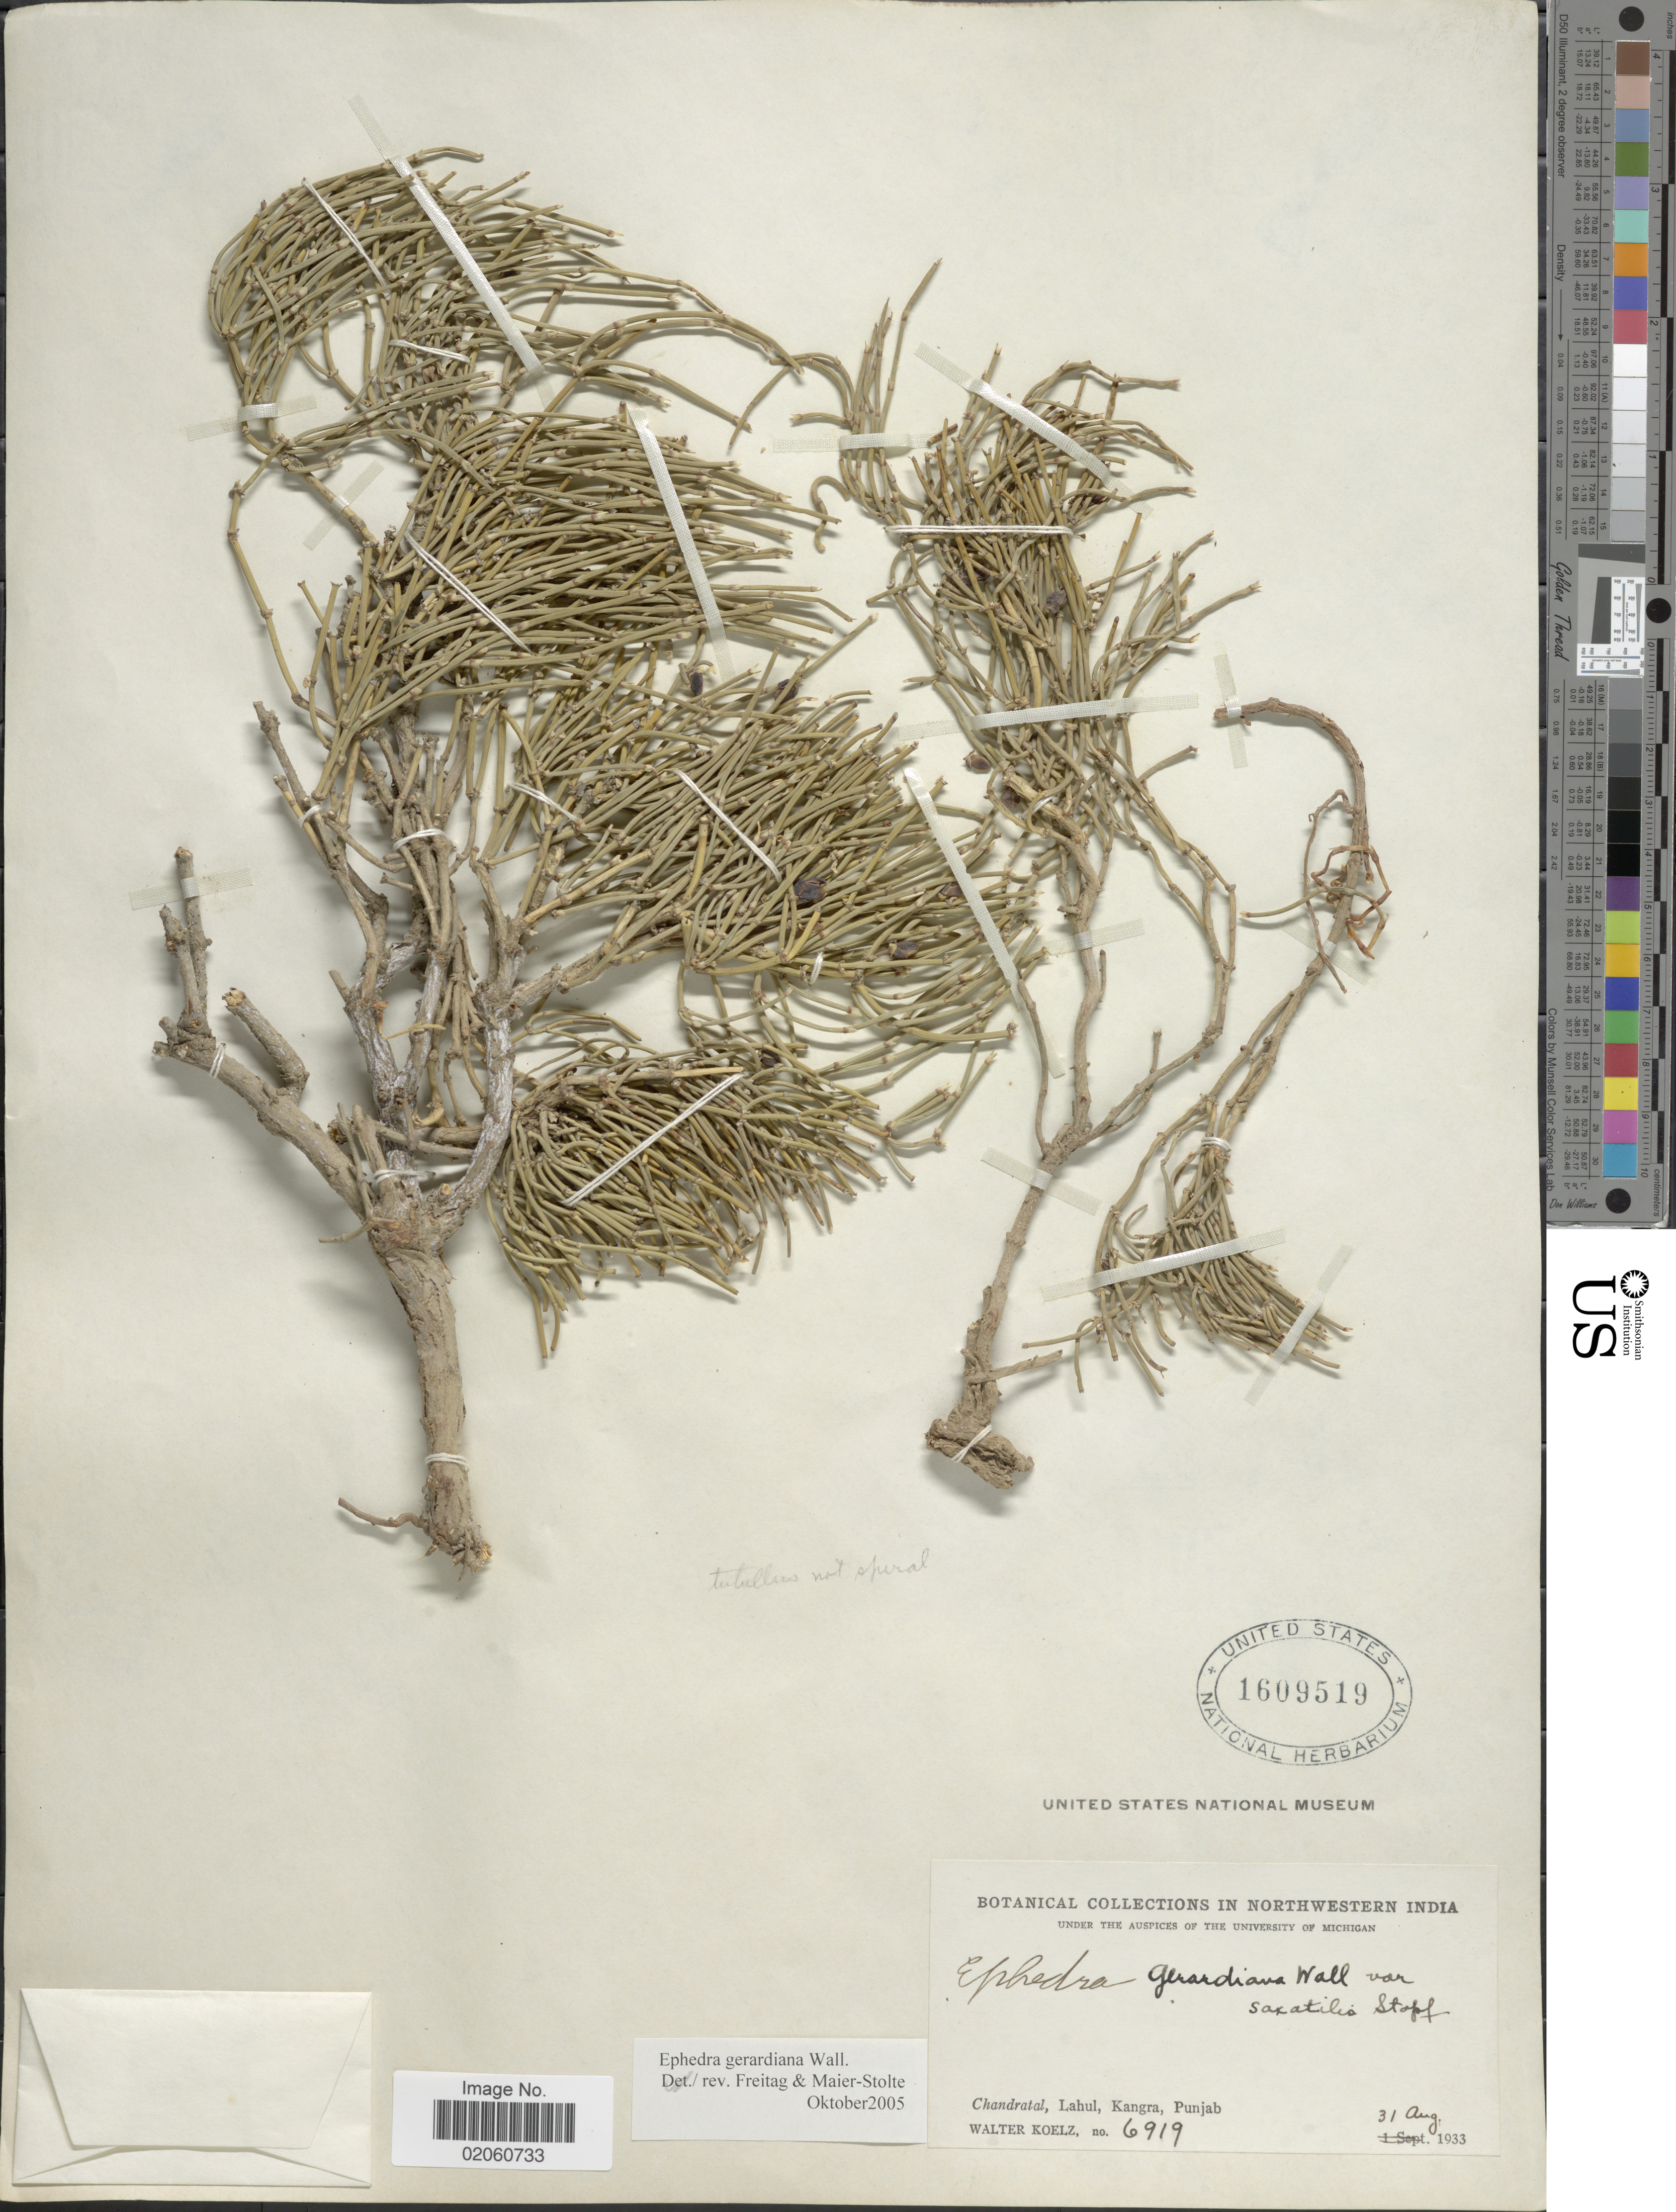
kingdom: Plantae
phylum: Tracheophyta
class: Gnetopsida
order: Ephedrales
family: Ephedraceae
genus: Ephedra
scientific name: Ephedra gerardiana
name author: Wall. ex Klotzsch & Garcke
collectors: W. N. Koelz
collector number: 6919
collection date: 1933-08-31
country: India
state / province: Punjab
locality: In Northwestern India, Chandratal, Lahul, Kangra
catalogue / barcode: US 1609519